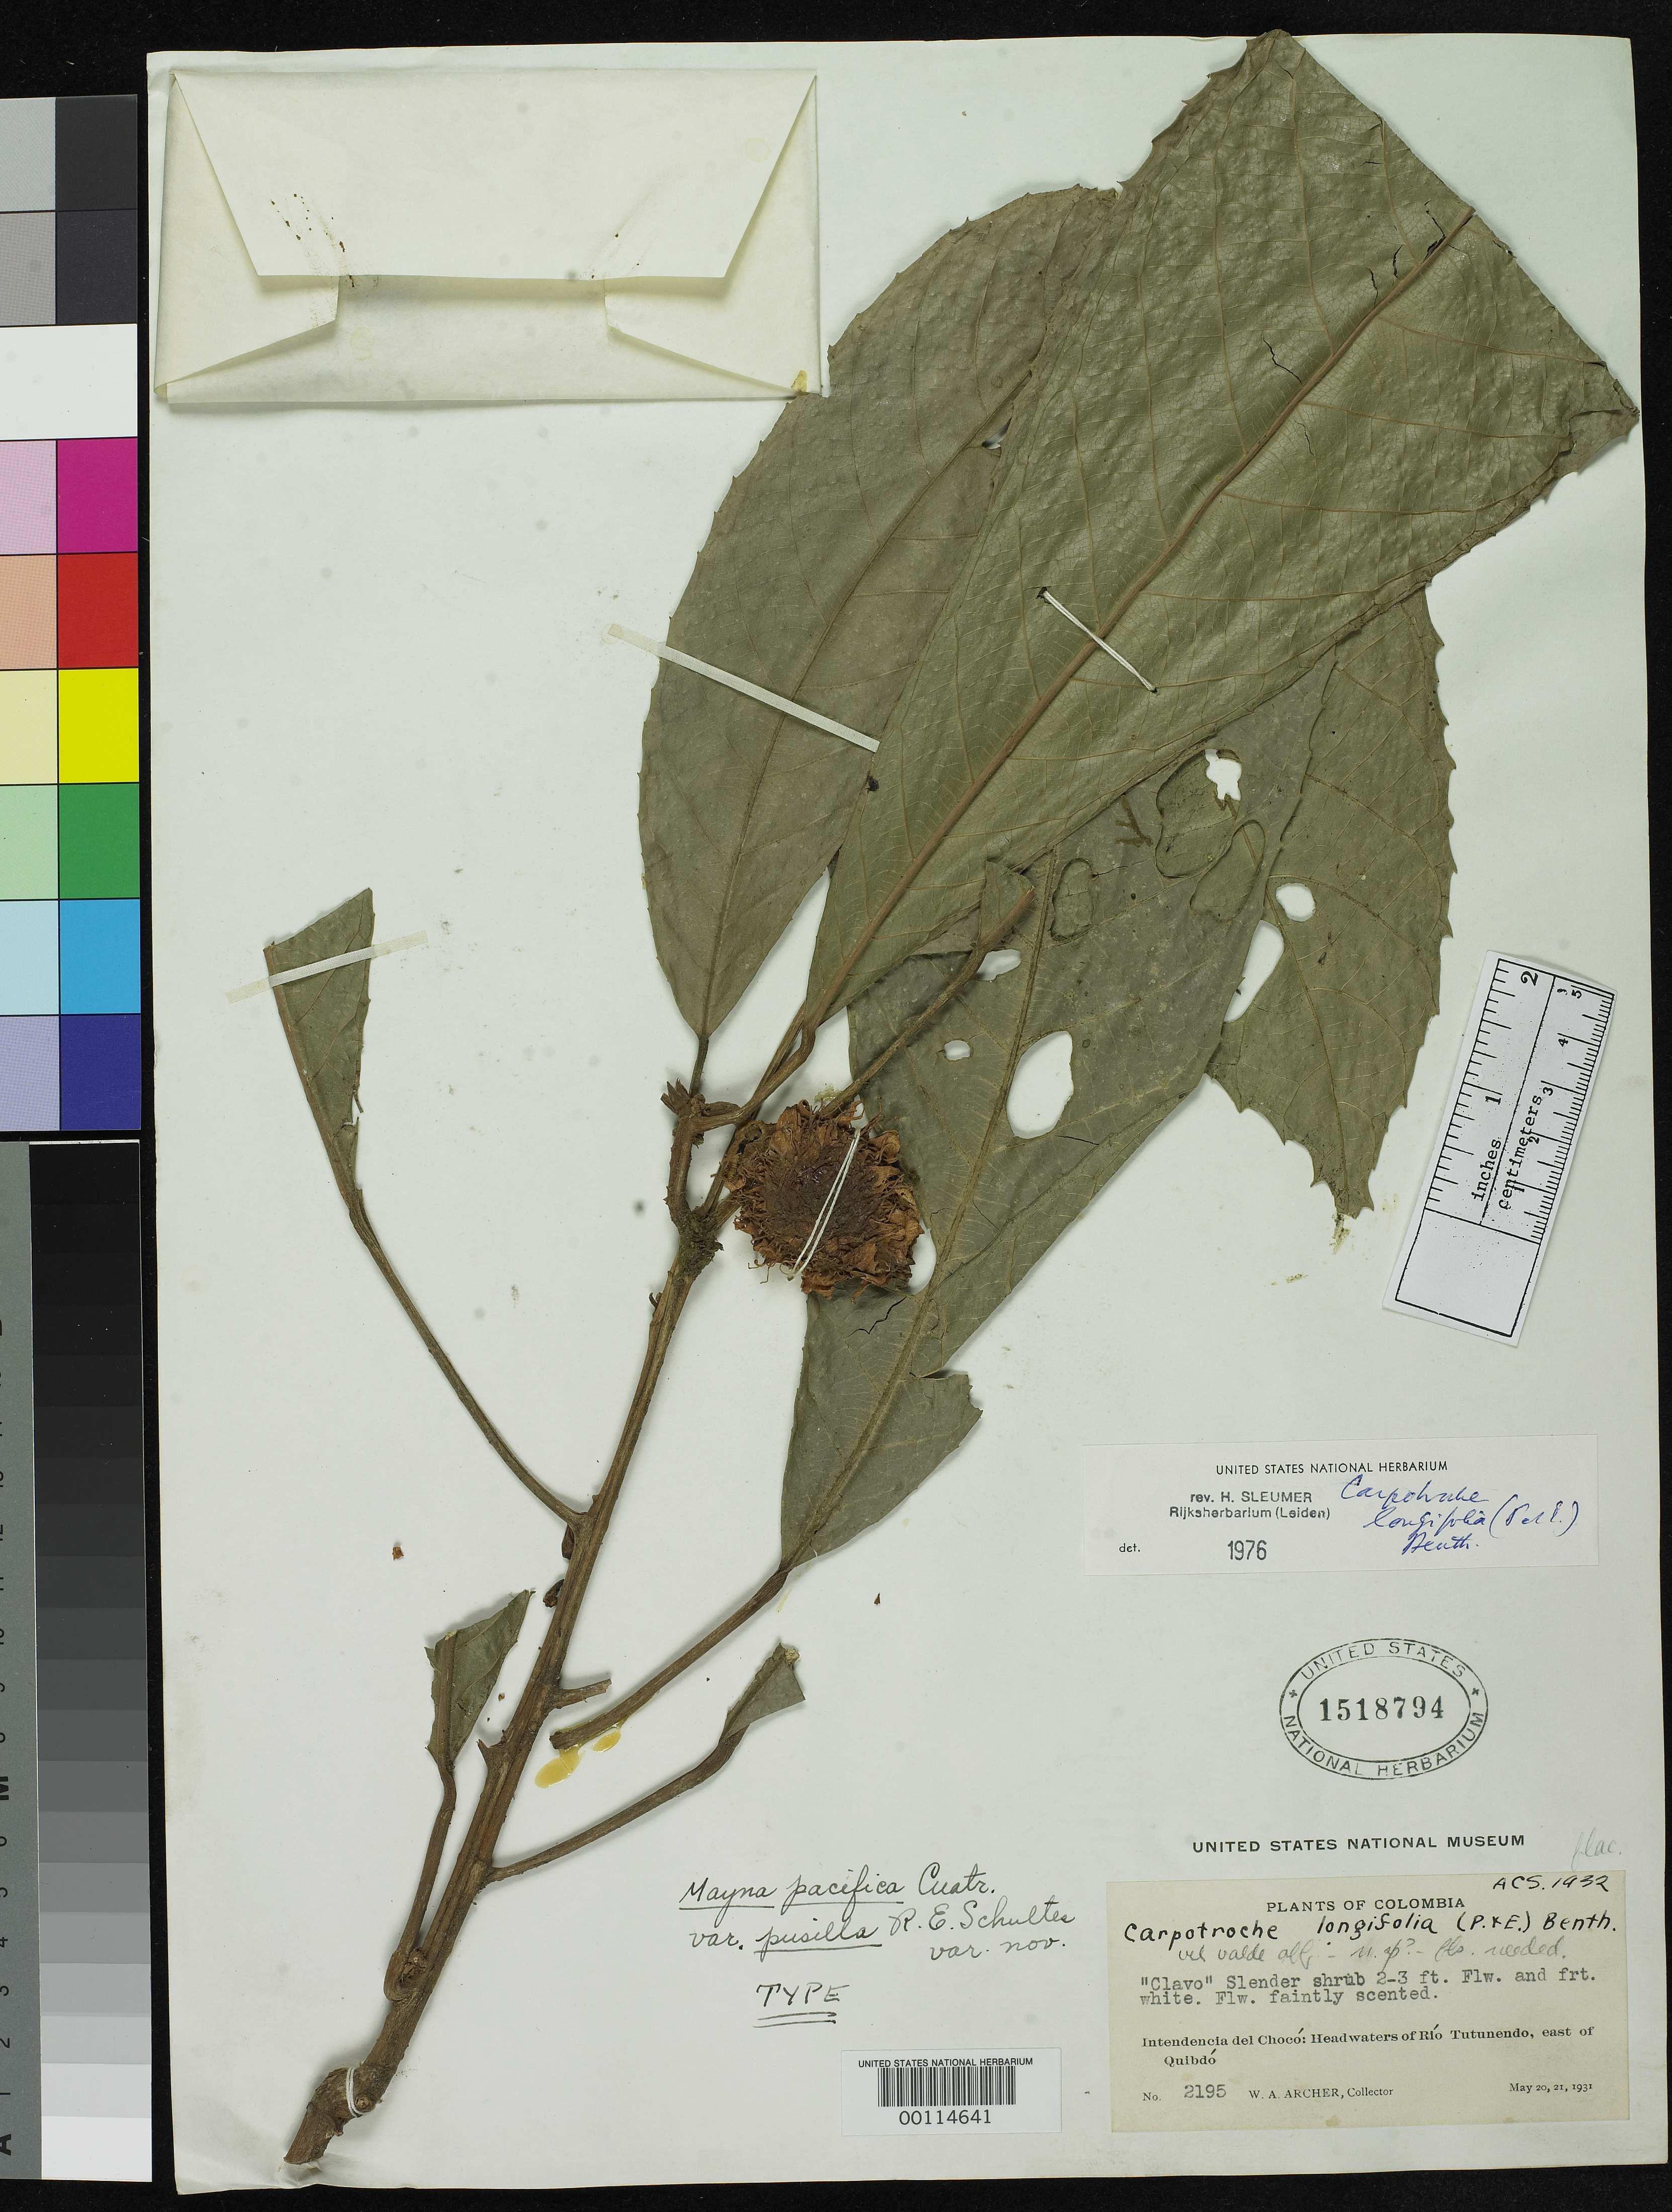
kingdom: Plantae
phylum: Tracheophyta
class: Magnoliopsida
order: Malpighiales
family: Achariaceae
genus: Mayna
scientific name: Mayna pacifica var. pusilla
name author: R.E. Schult.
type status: Holotype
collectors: W. A. Archer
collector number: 2195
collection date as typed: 20 May 1931 and 21 May 1931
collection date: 1931-05-20,1931-05-21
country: Colombia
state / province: Chocó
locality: Headwaters of Rio TutUnendo, E of Quibdo.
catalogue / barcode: US 1518794